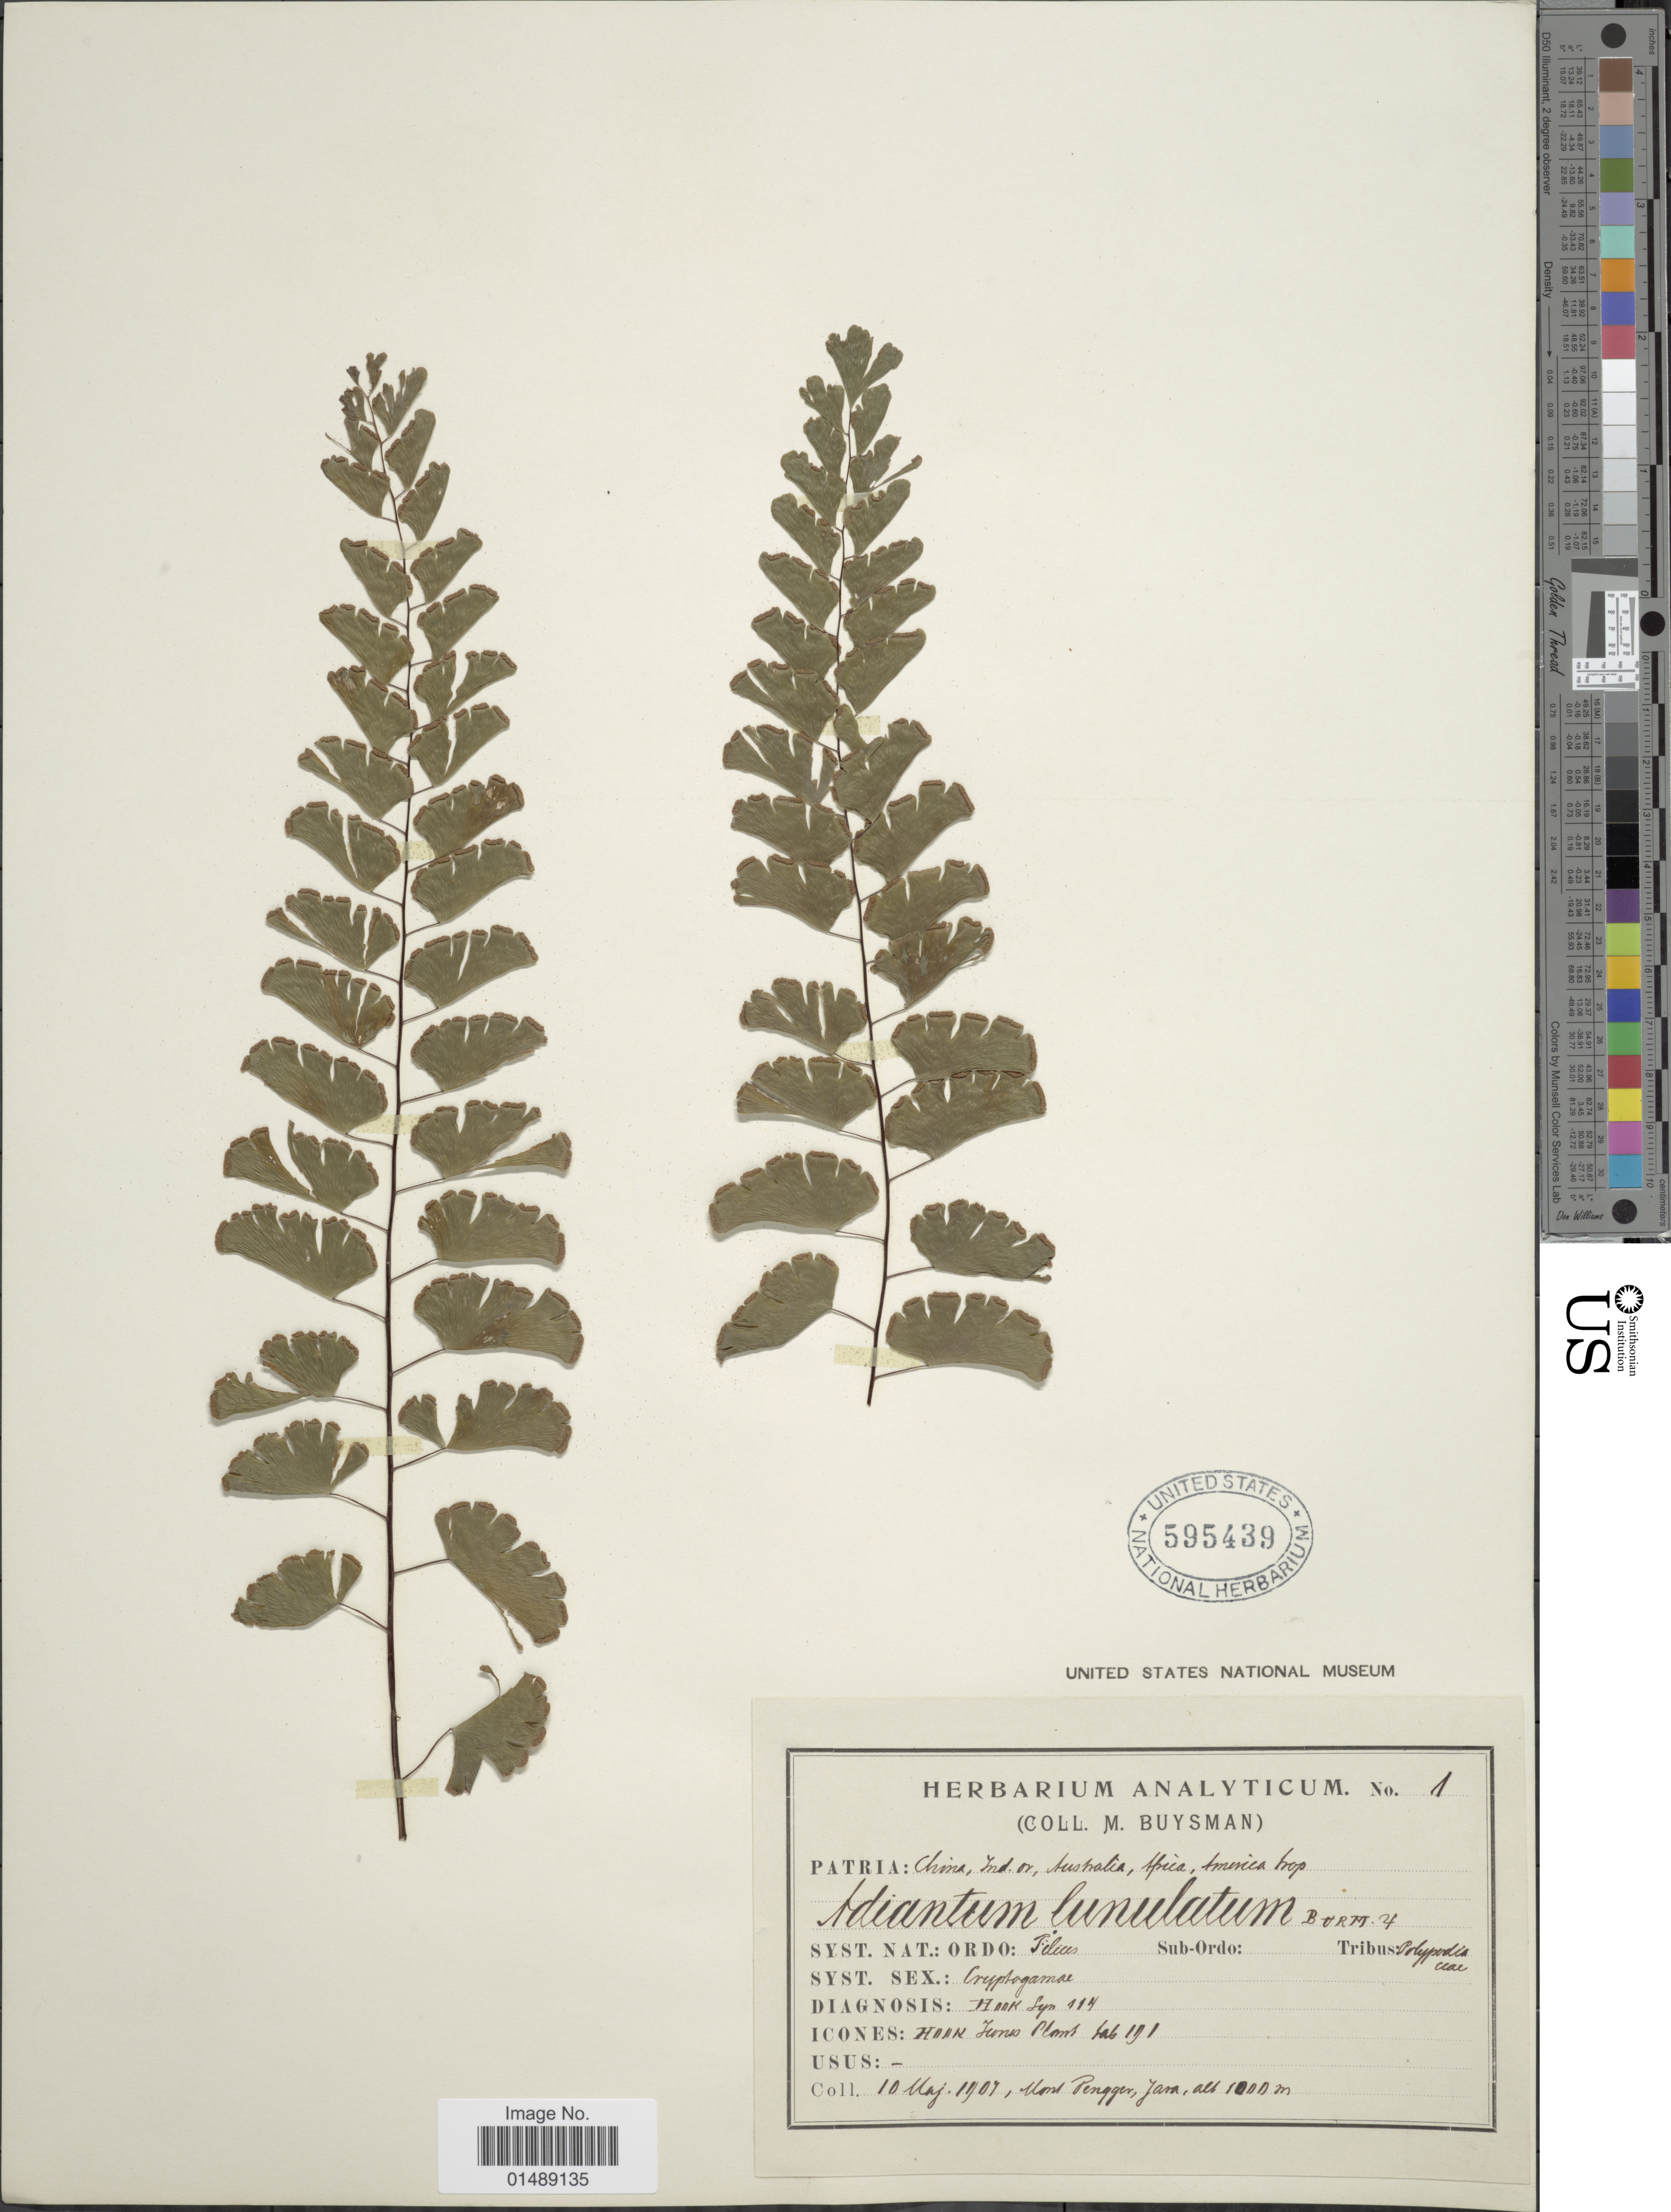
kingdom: Plantae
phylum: Tracheophyta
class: Polypodiopsida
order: Polypodiales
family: Pteridaceae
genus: Adiantum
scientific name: Adiantum philippense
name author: L.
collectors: M. Buysman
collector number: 1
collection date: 1907-07-10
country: Indonesia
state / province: Java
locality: Mont Pengger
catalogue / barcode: US 595439